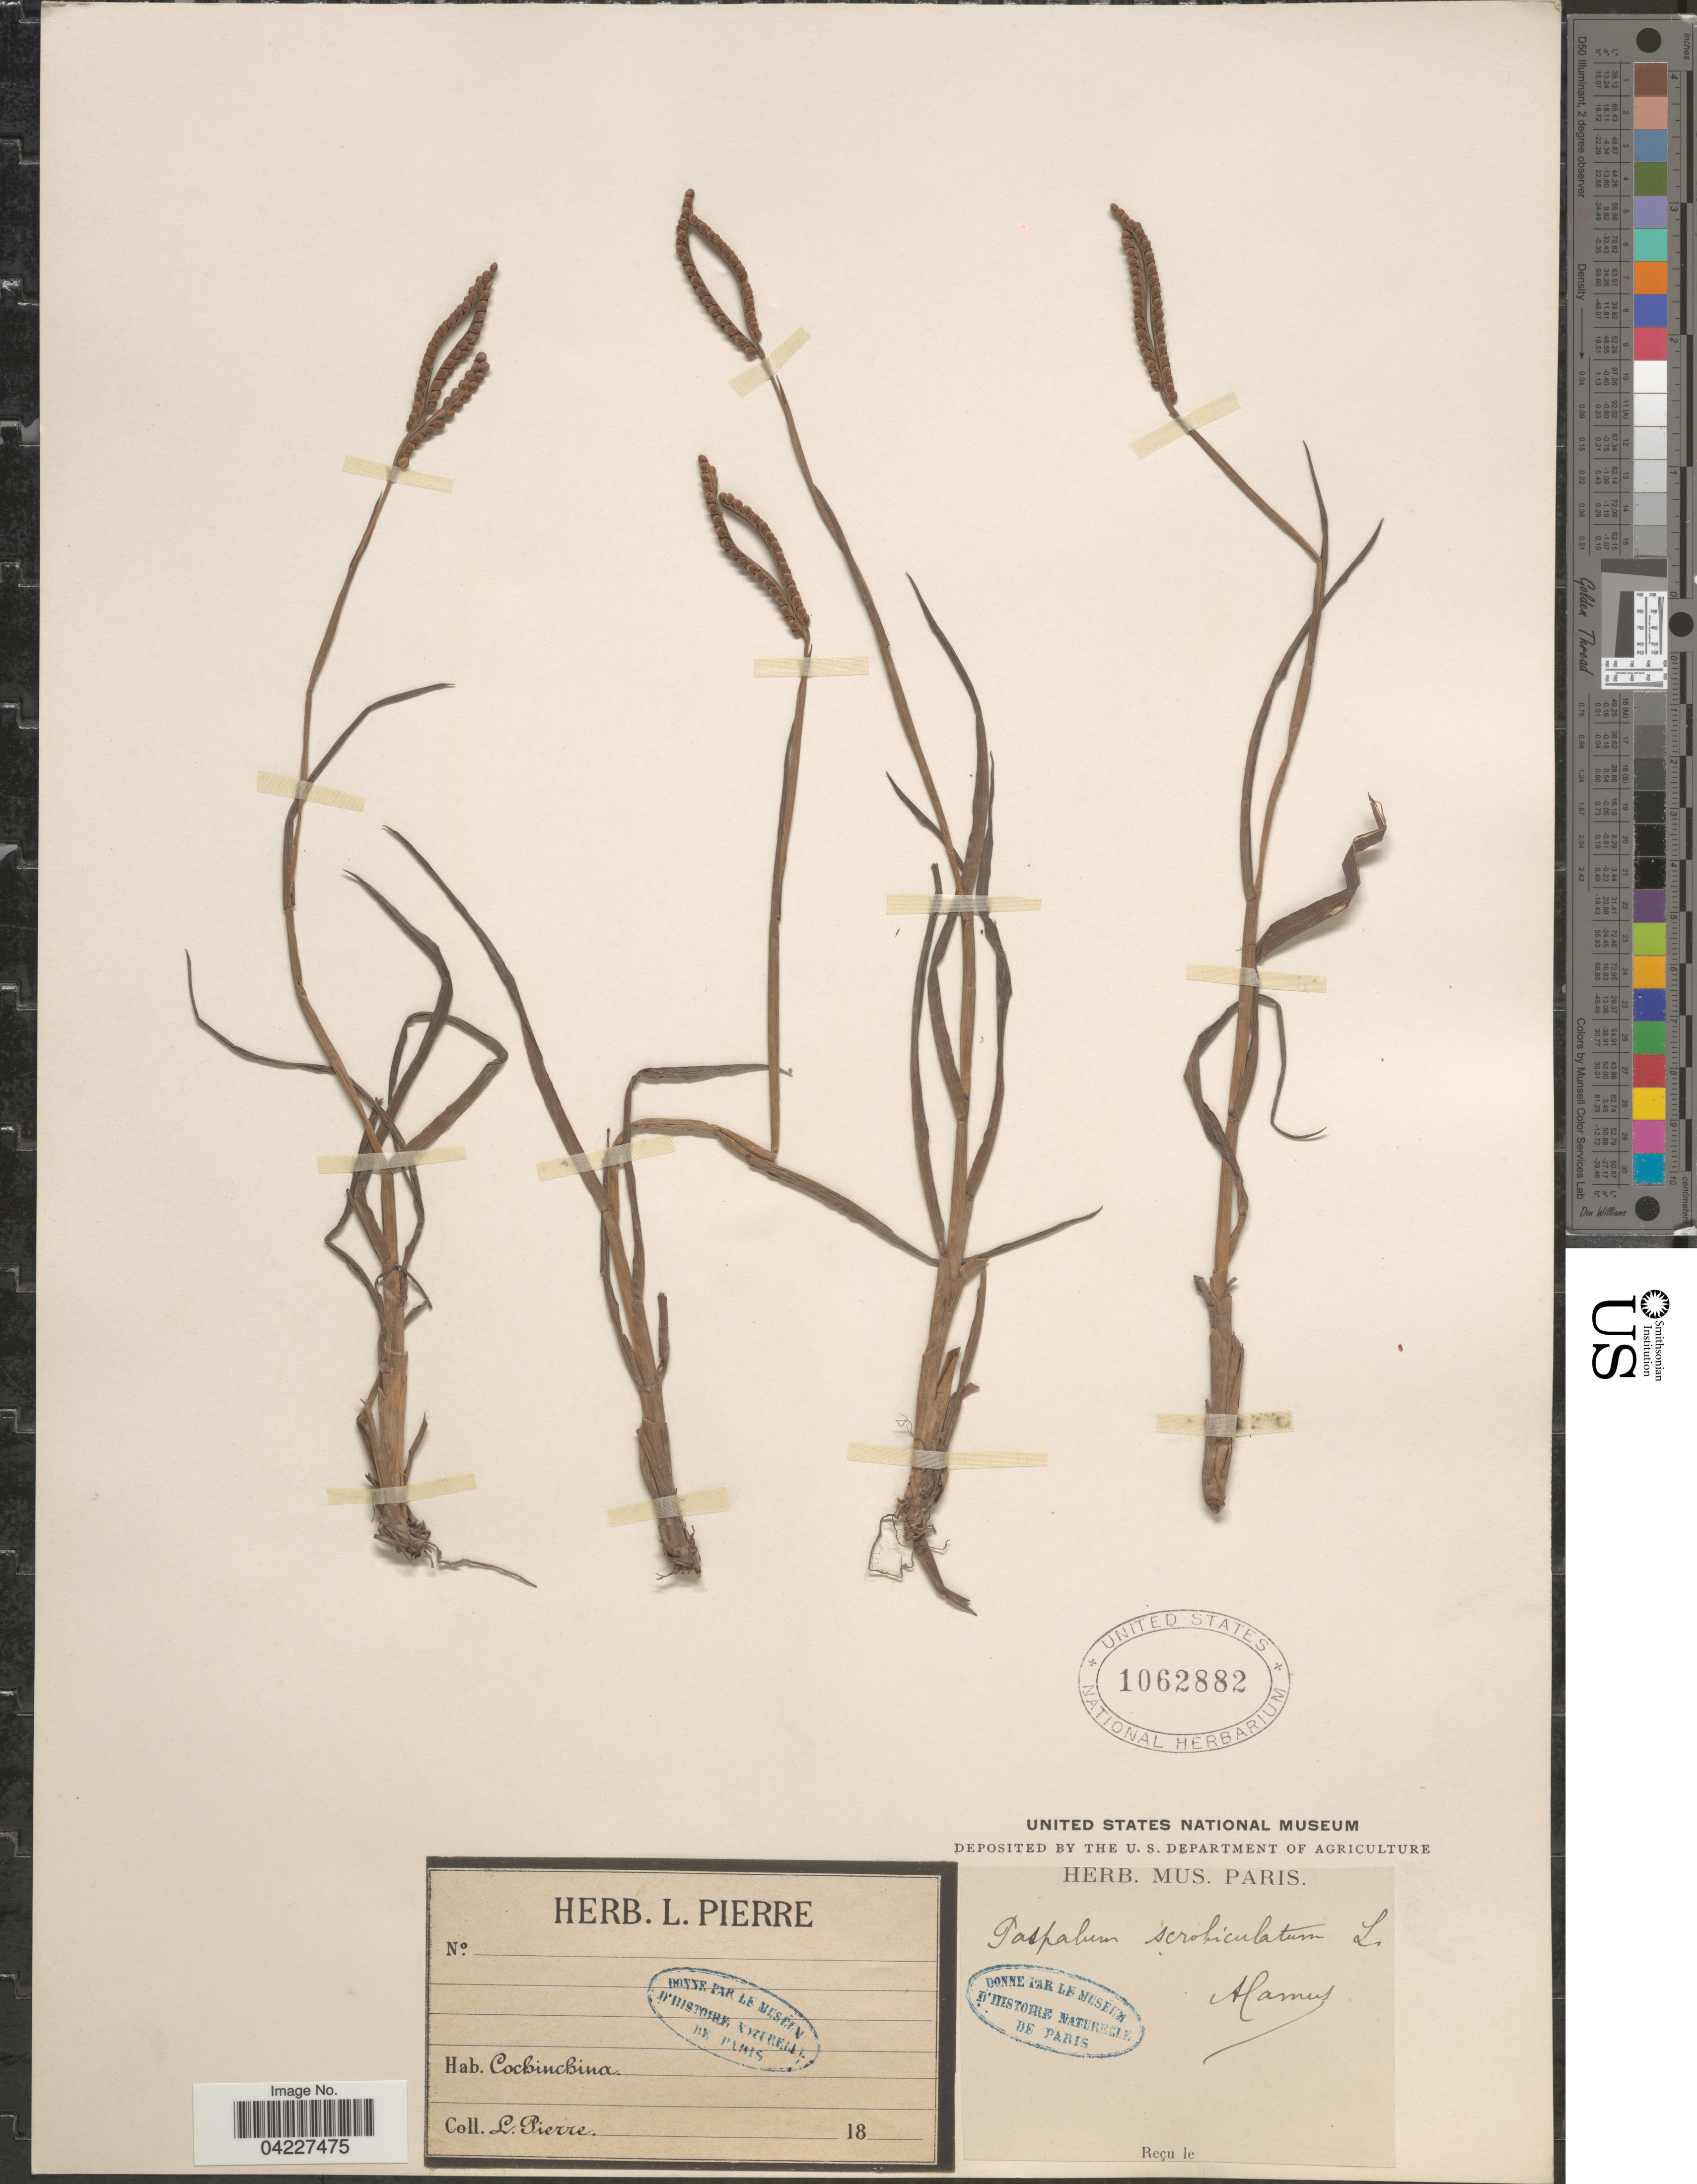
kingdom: Plantae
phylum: Tracheophyta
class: Liliopsida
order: Poales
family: Poaceae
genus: Paspalum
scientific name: Paspalum scrobiculatum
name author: L.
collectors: L. Pierre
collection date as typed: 18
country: Vietnam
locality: Cochinchina.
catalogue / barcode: US 1062882